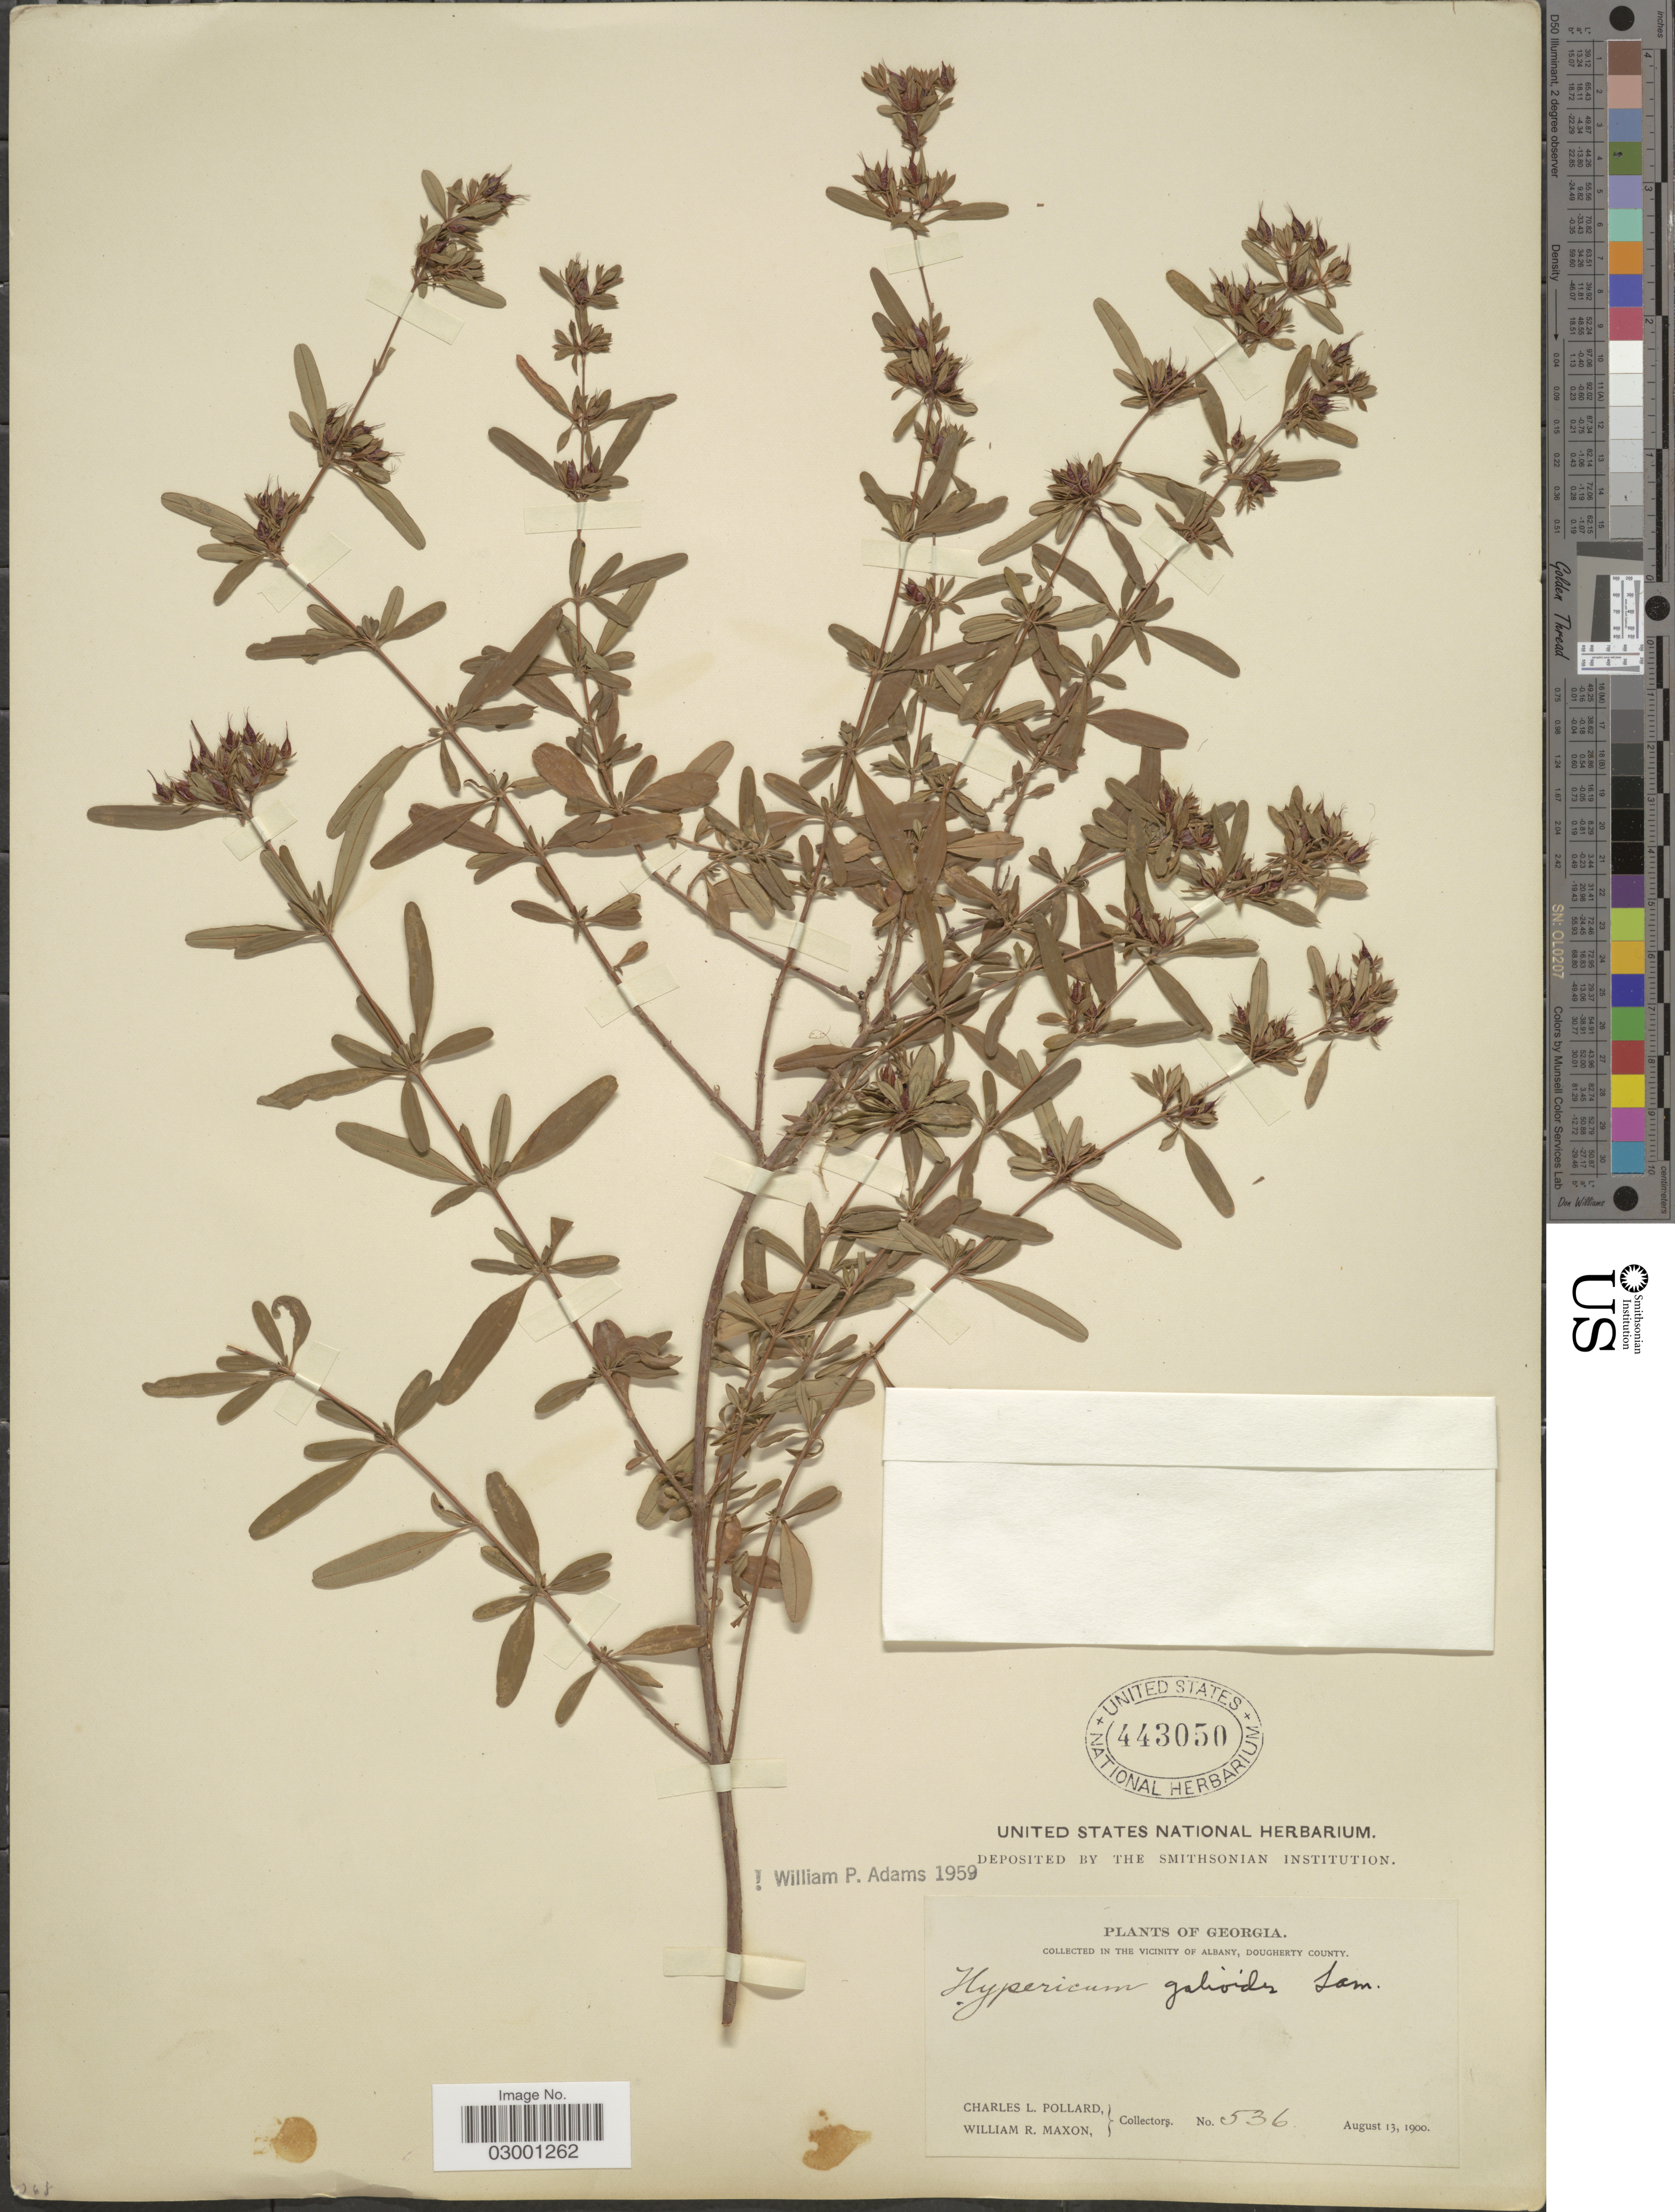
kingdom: Plantae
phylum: Tracheophyta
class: Magnoliopsida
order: Malpighiales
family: Hypericaceae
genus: Hypericum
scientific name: Hypericum galioides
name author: Lam.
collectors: C. L. Pollard & W. R. Maxon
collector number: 536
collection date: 1900-08-13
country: United States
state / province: Georgia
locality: In the Vicinity of Albany, Dougherty County.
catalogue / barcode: US 443050